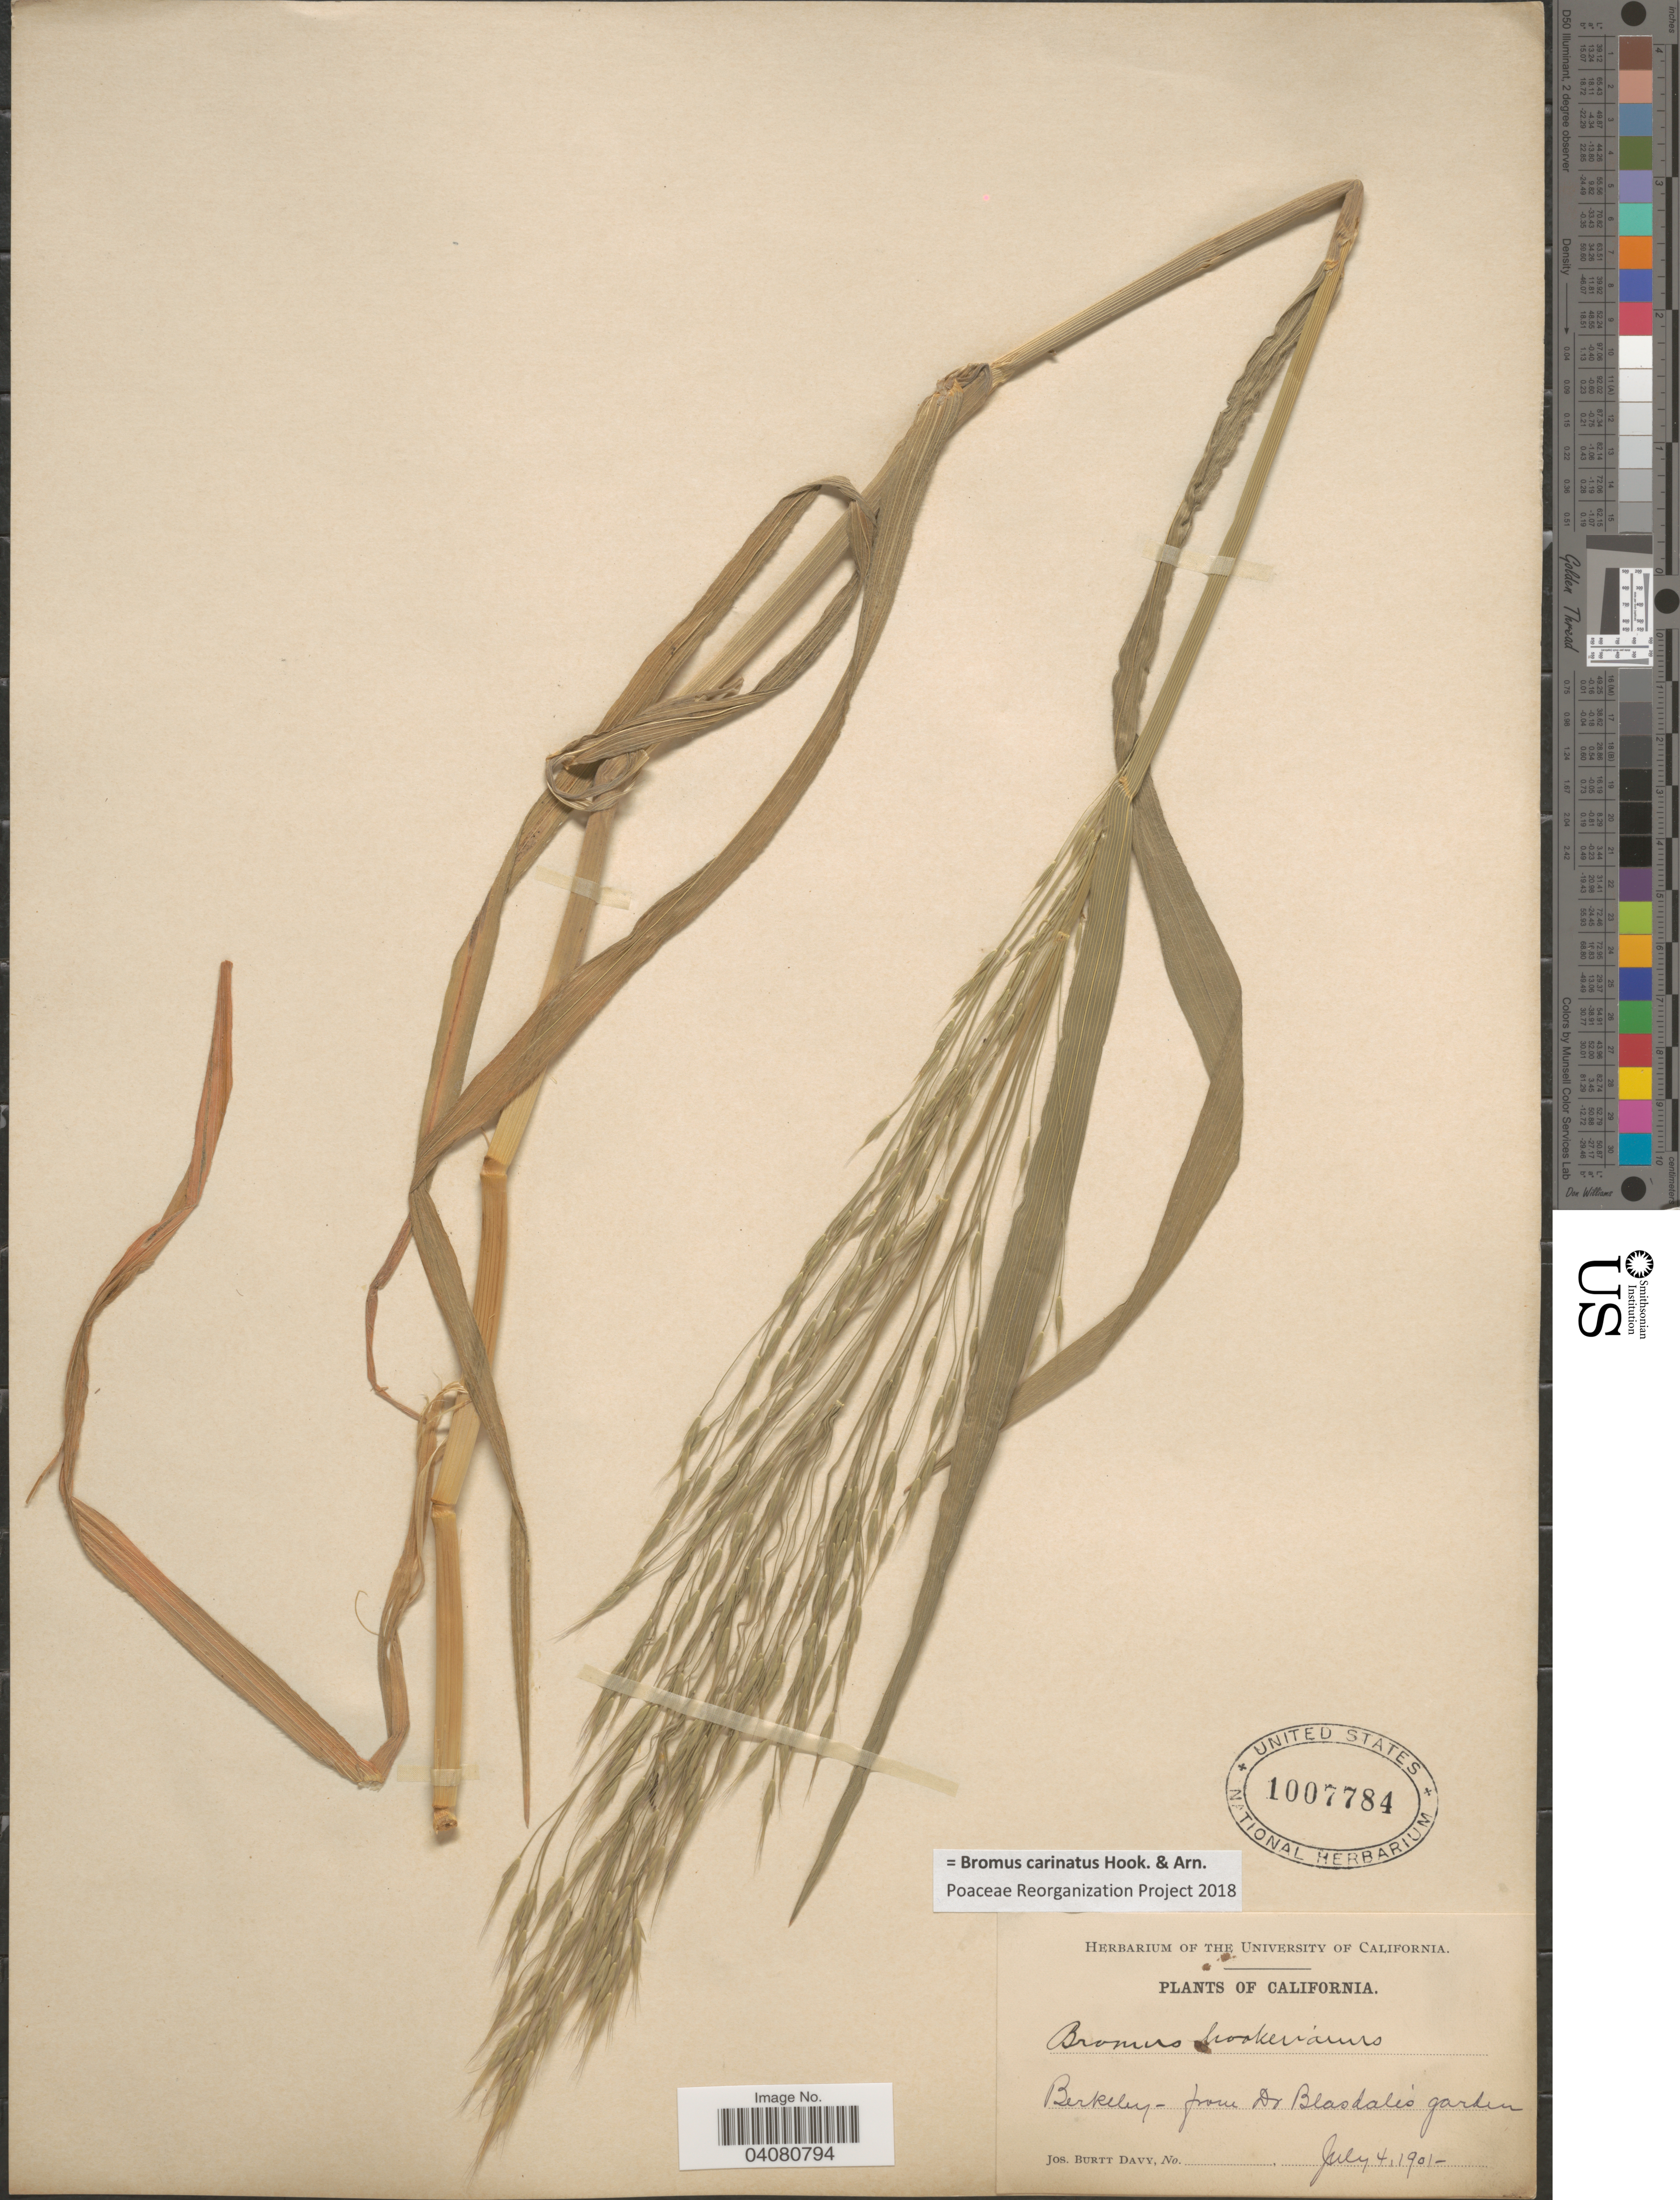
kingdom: Plantae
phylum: Tracheophyta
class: Liliopsida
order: Poales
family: Poaceae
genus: Bromus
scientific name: Bromus carinatus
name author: Hook. & Arn.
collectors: J. Burtt Davy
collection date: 1901-07-04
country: United States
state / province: California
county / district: Alameda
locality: Berkeley - from Dr Blasdale's garden.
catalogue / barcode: US 1007784